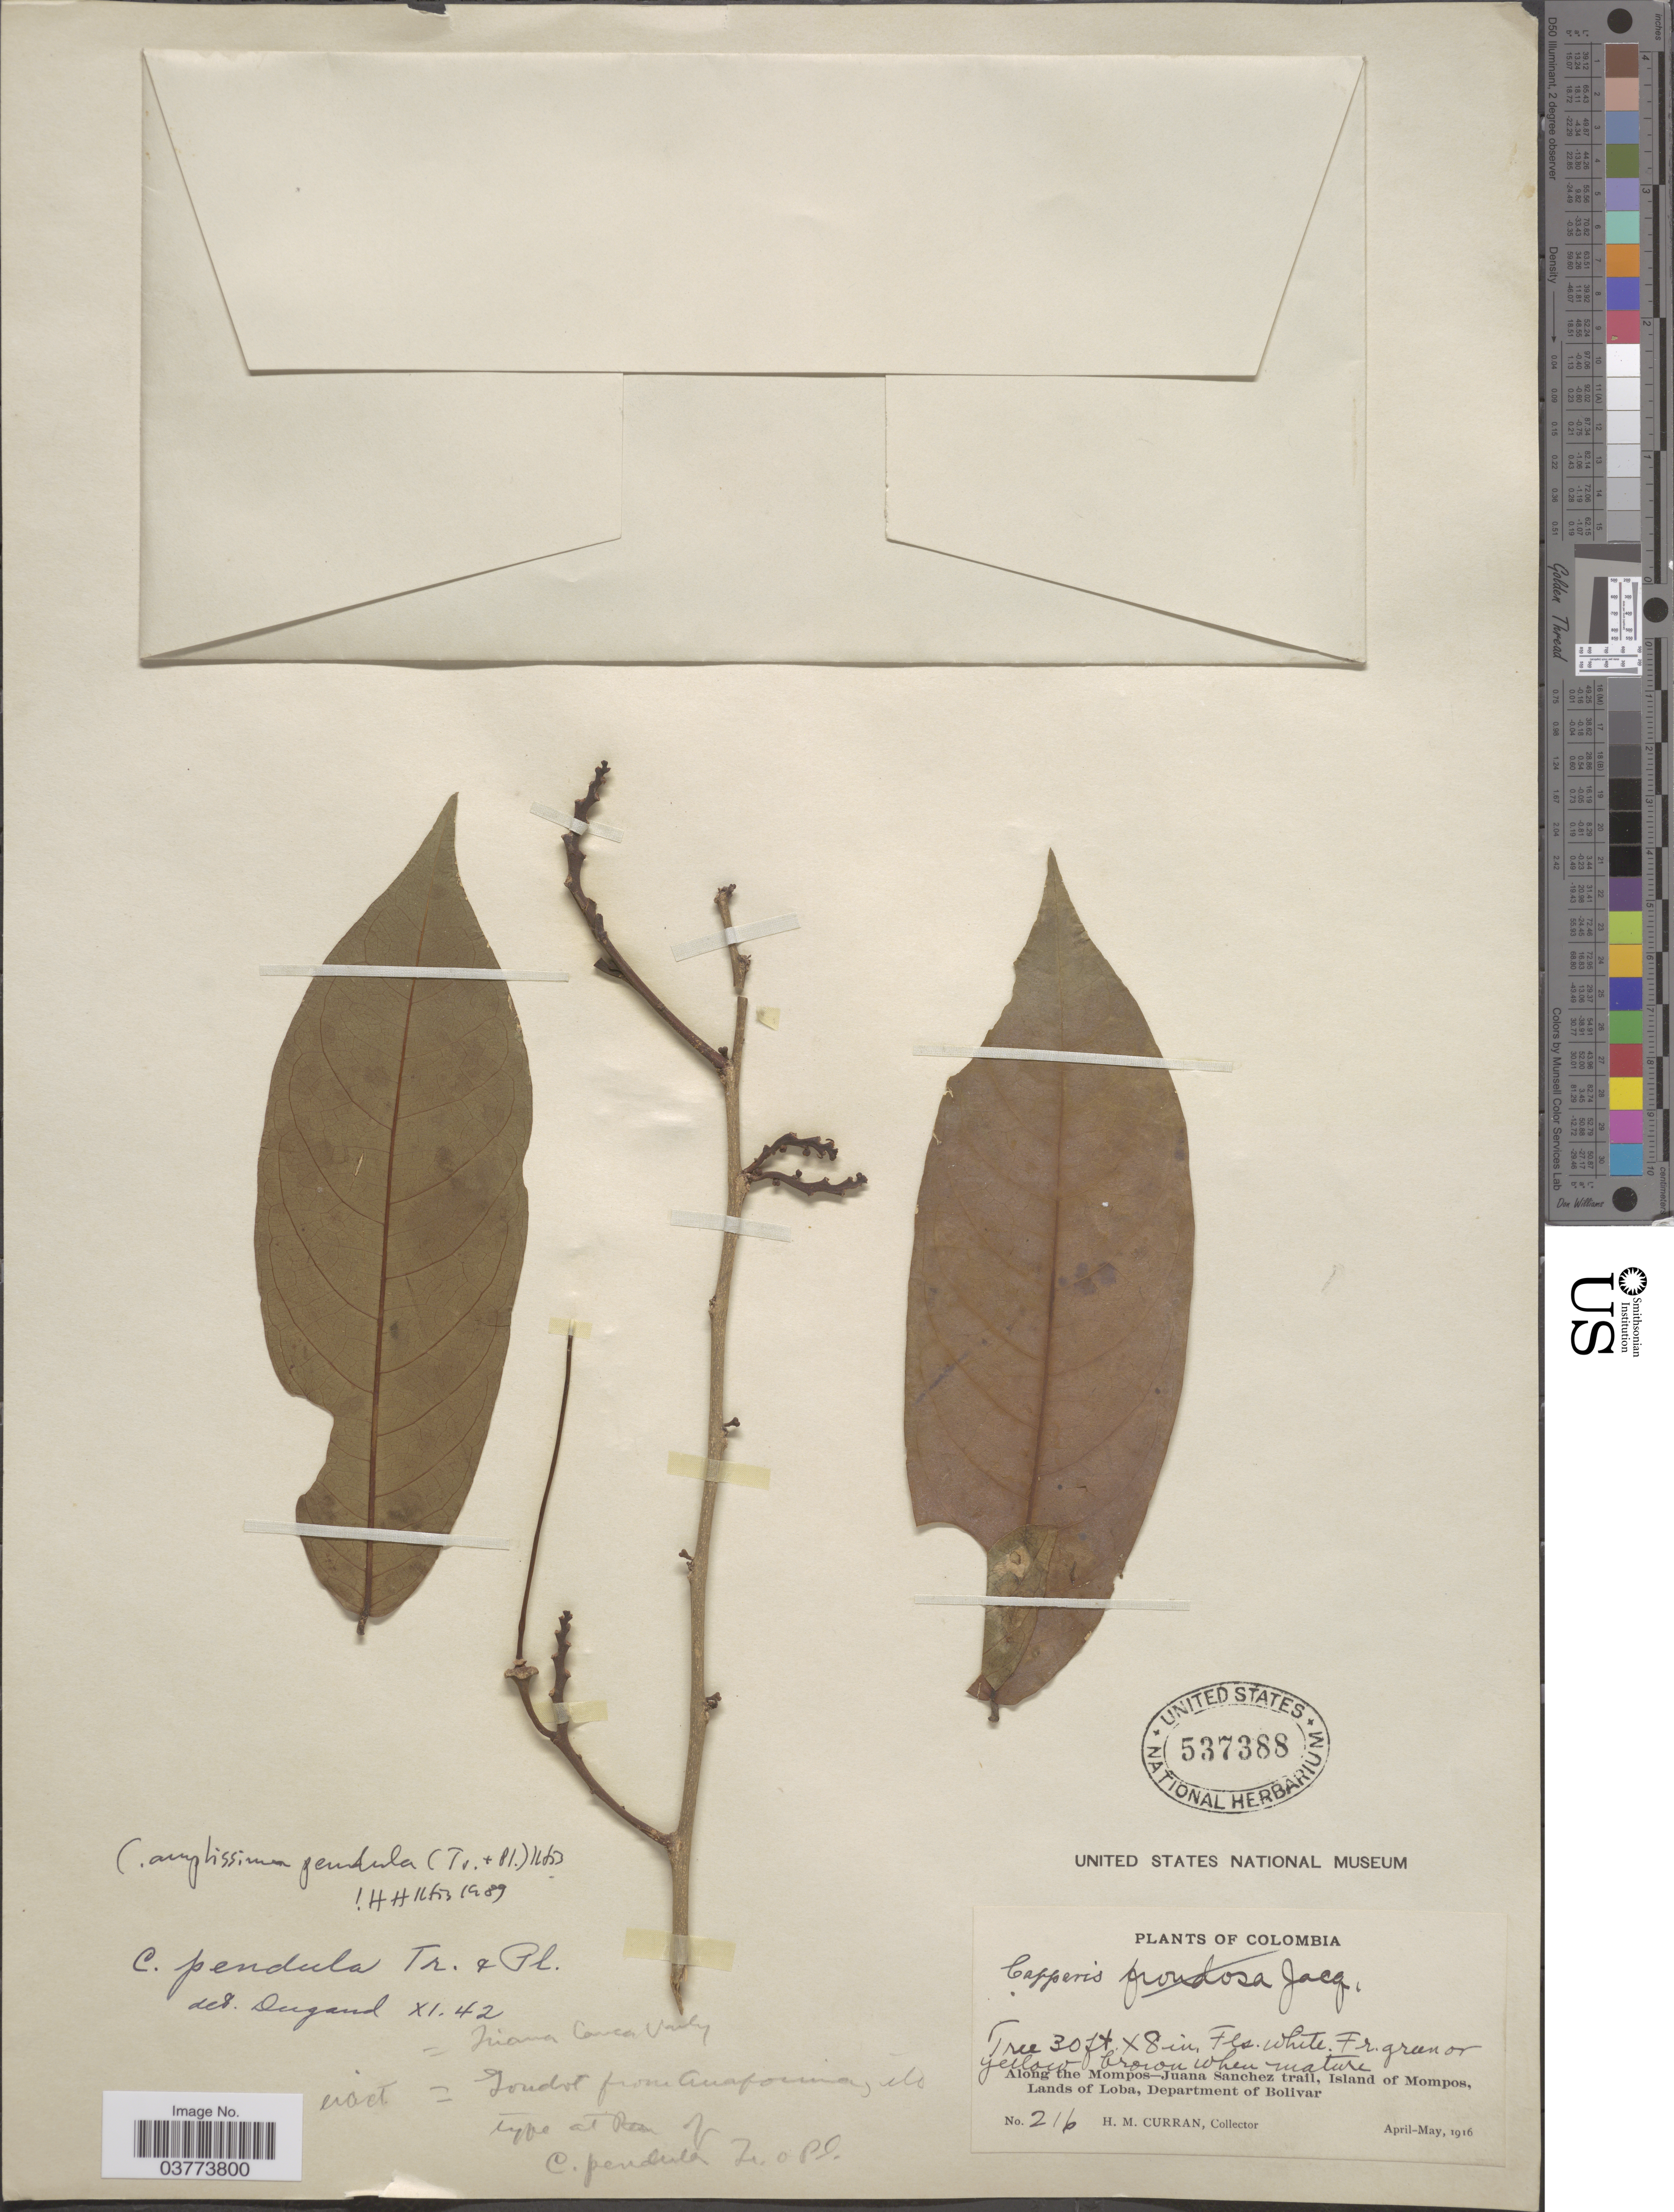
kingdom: Plantae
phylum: Tracheophyta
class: Magnoliopsida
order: Brassicales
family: Capparaceae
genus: Cynophalla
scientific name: Cynophalla amplissima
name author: (Lam.) Iltis & Cornejo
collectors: H. M. Curran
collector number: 216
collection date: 1916-04/1916-05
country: Colombia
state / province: Bolívar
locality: Along the Mompos - Juana Sanchez trail, Island of Mompos, Lands of Loba, Department of Bolivar.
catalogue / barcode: US 537388